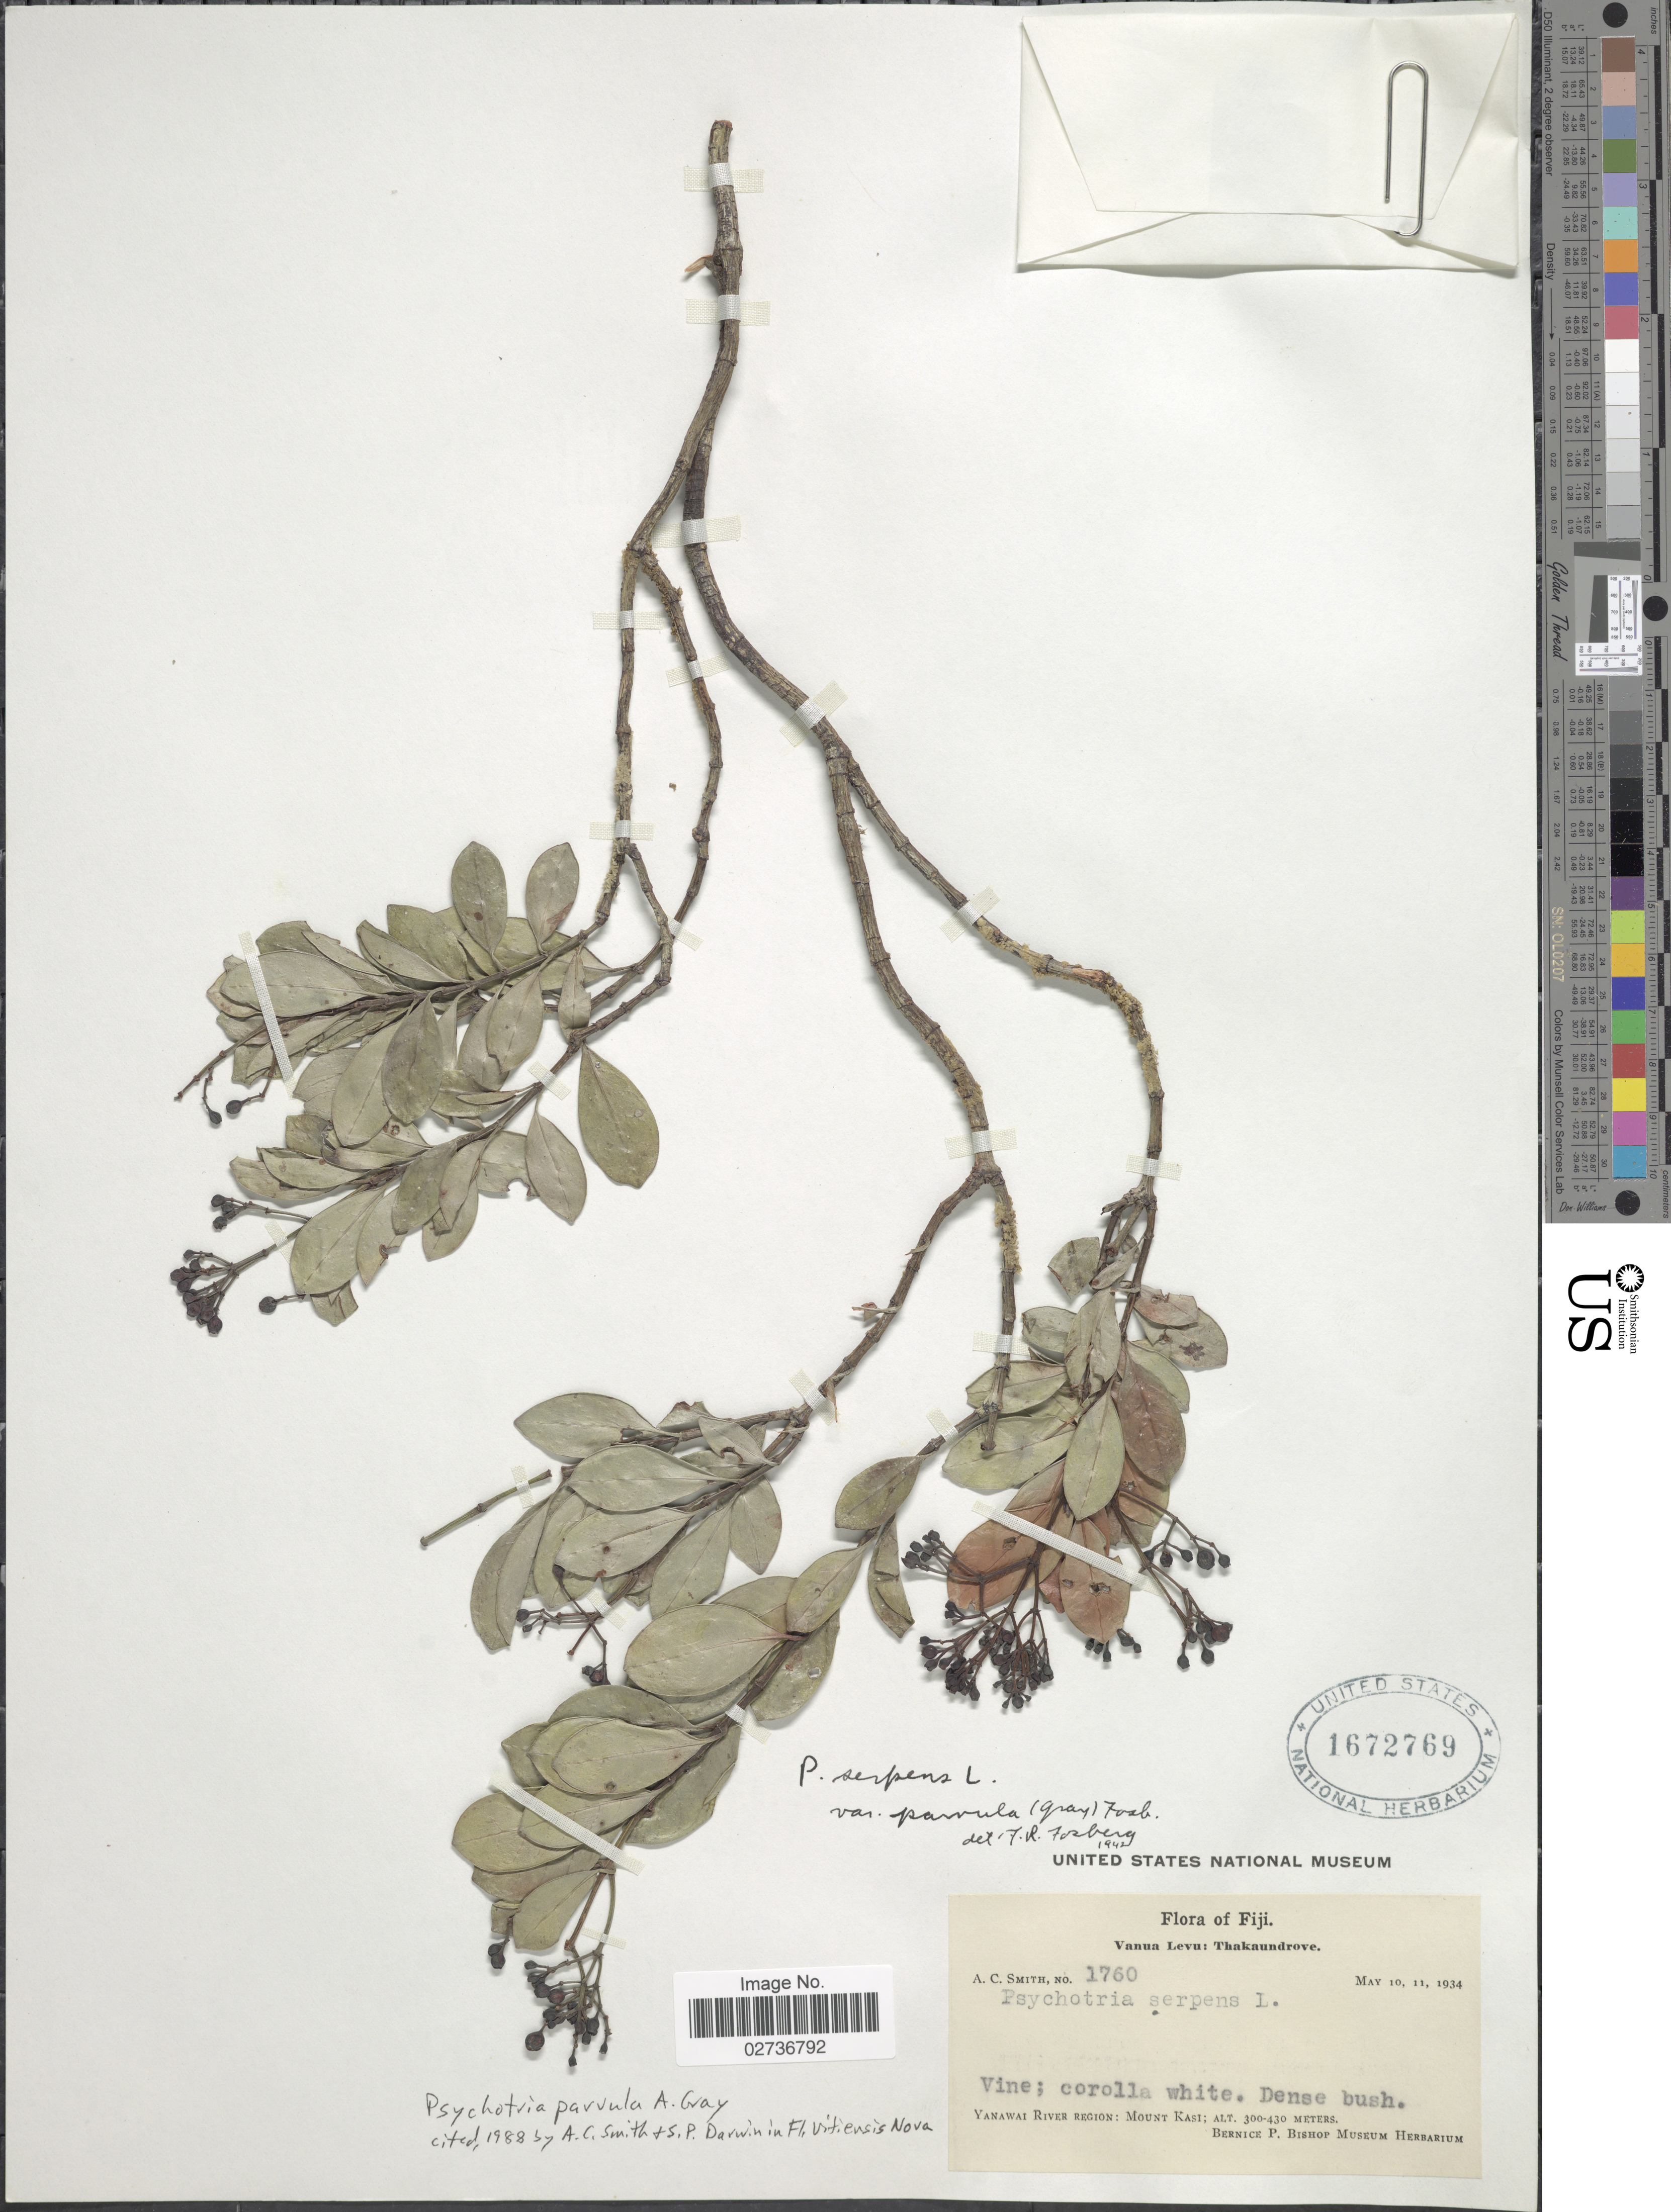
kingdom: Plantae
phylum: Tracheophyta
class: Magnoliopsida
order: Gentianales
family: Rubiaceae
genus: Psychotria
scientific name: Psychotria parvula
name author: A. Gray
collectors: A. C. Smith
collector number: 1760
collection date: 1934-05-10/1934-05-11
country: Fiji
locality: Vanua Levu: Thakaundrove. Yanawai River Region: Mount Kasi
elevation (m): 300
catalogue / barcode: US 1672769